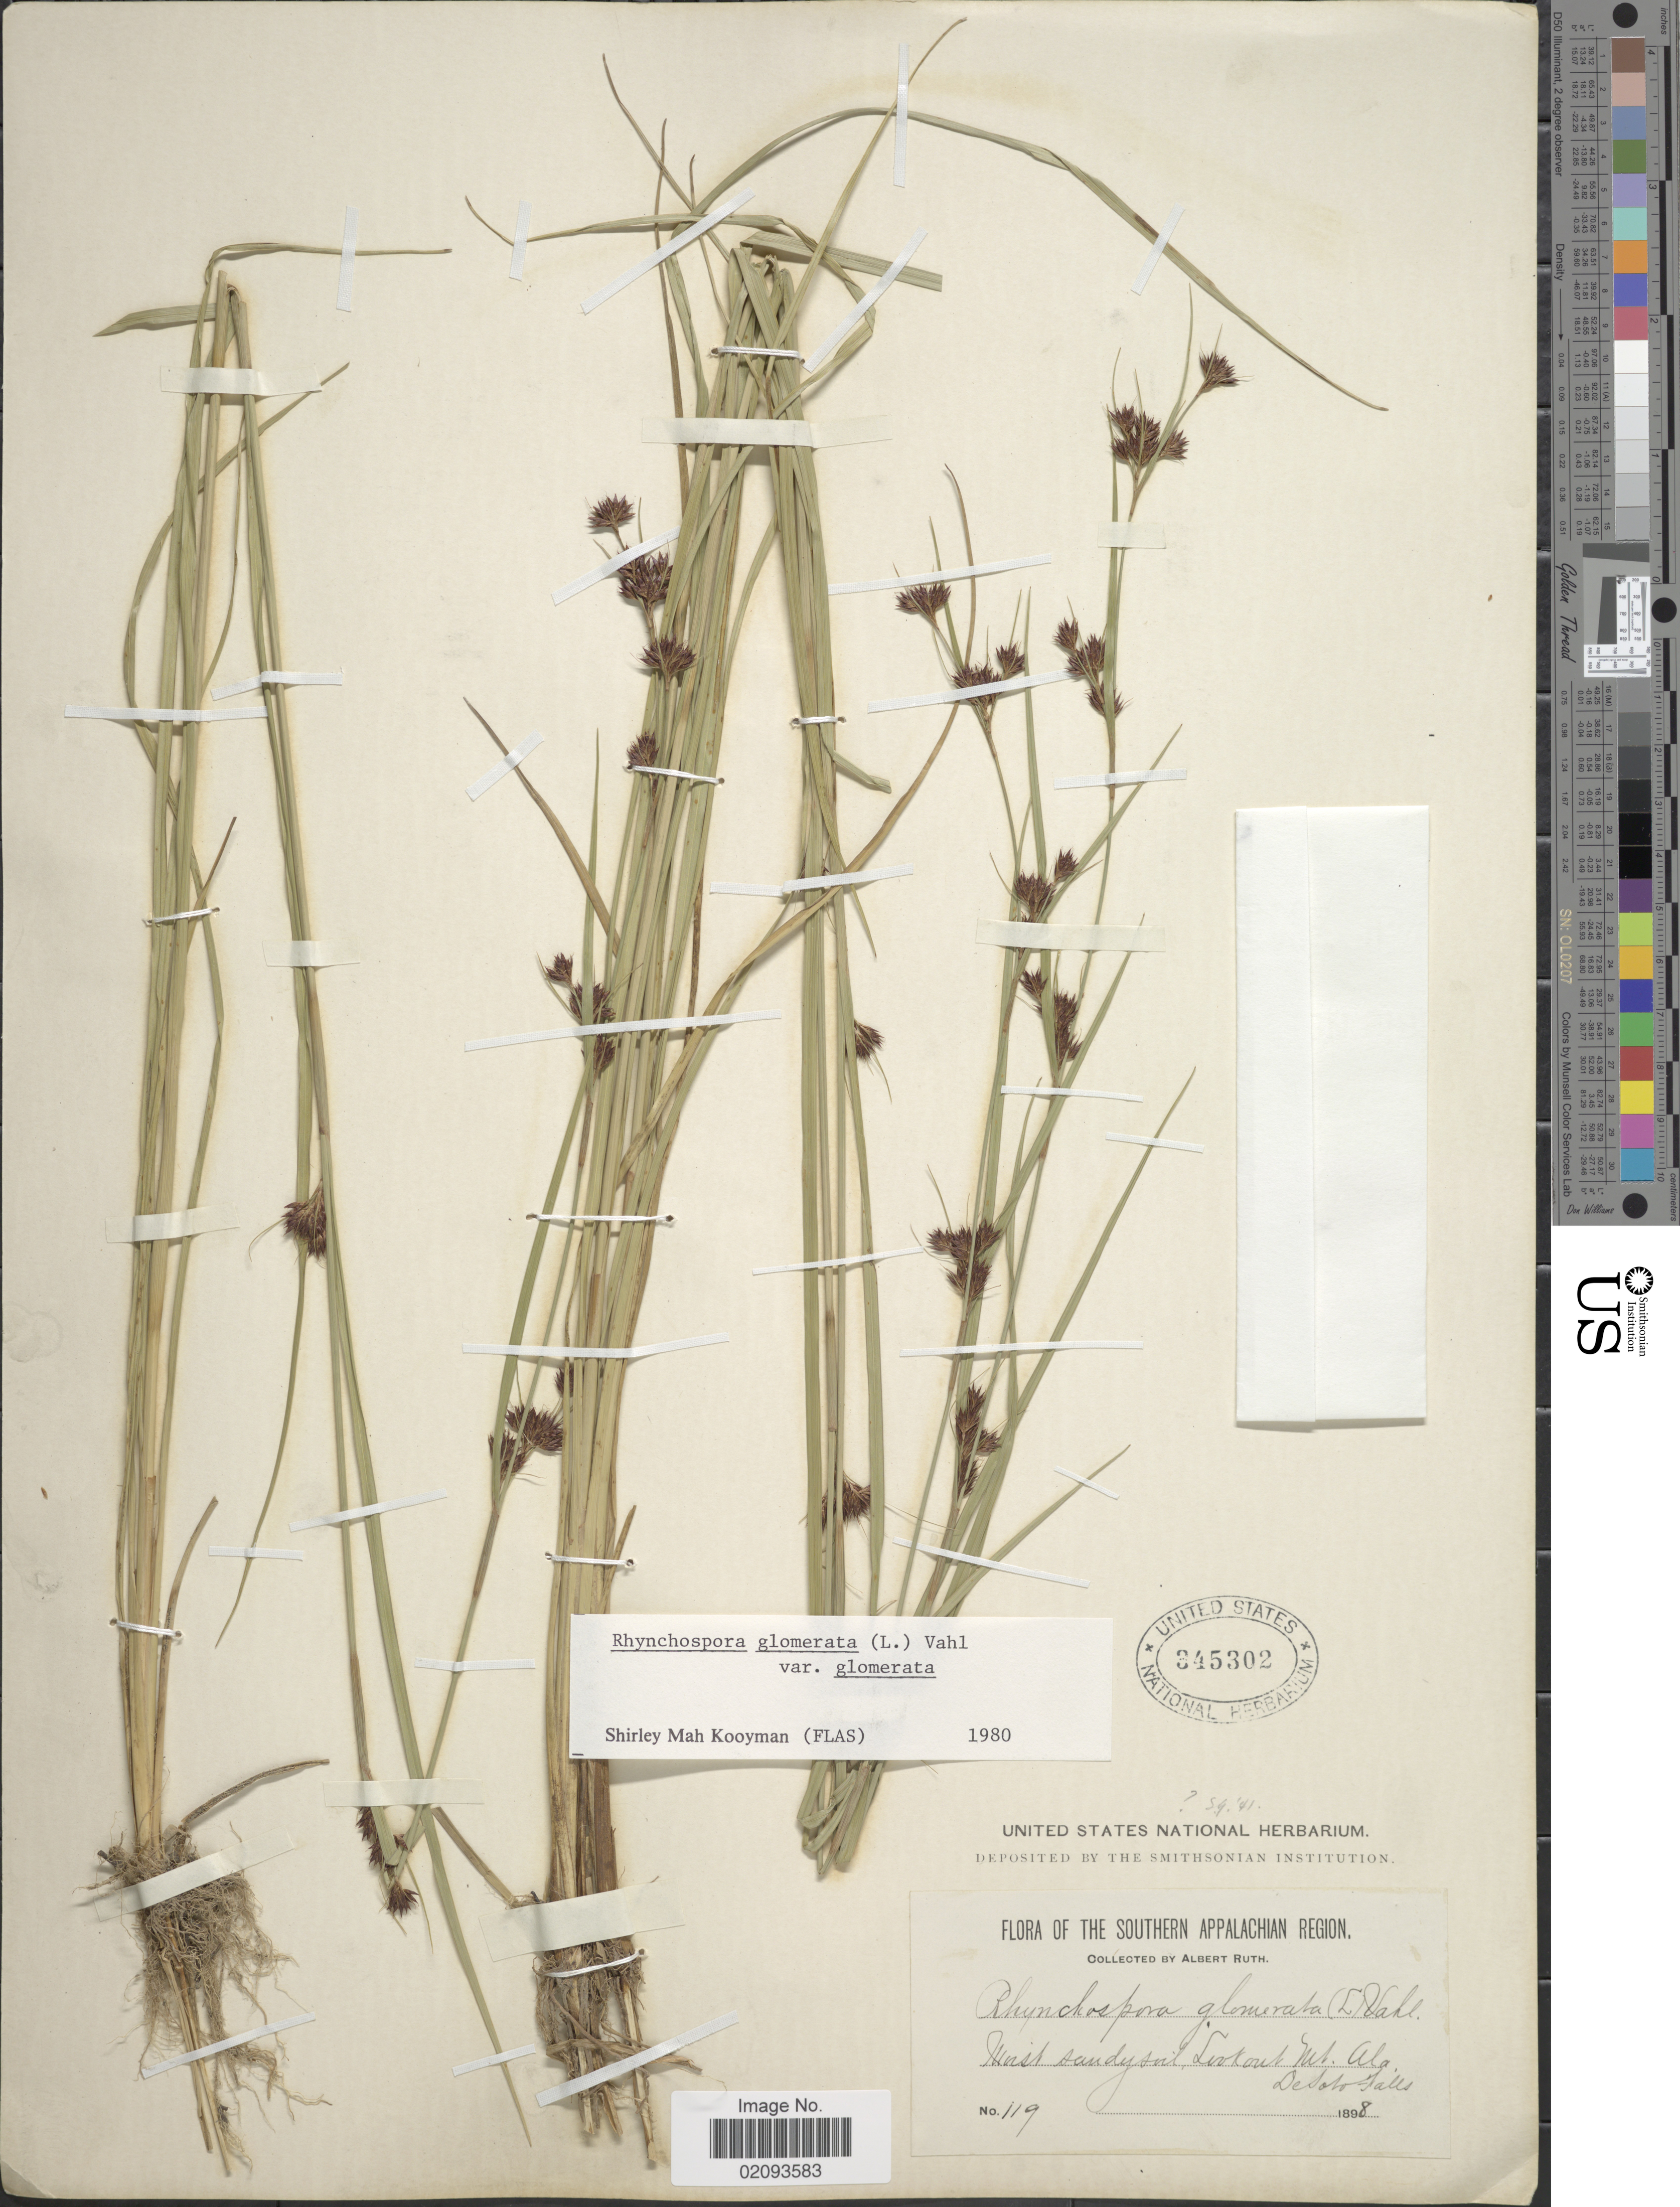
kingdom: Plantae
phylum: Tracheophyta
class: Liliopsida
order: Poales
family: Cyperaceae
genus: Rhynchospora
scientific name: Rhynchospora glomerata var. glomerata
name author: (L.) Vahl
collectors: A. Ruth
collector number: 119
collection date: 1898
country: United States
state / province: Alabama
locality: Southern Appalachian Region. Lookout Mt. De Soto Falls.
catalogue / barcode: US 345302